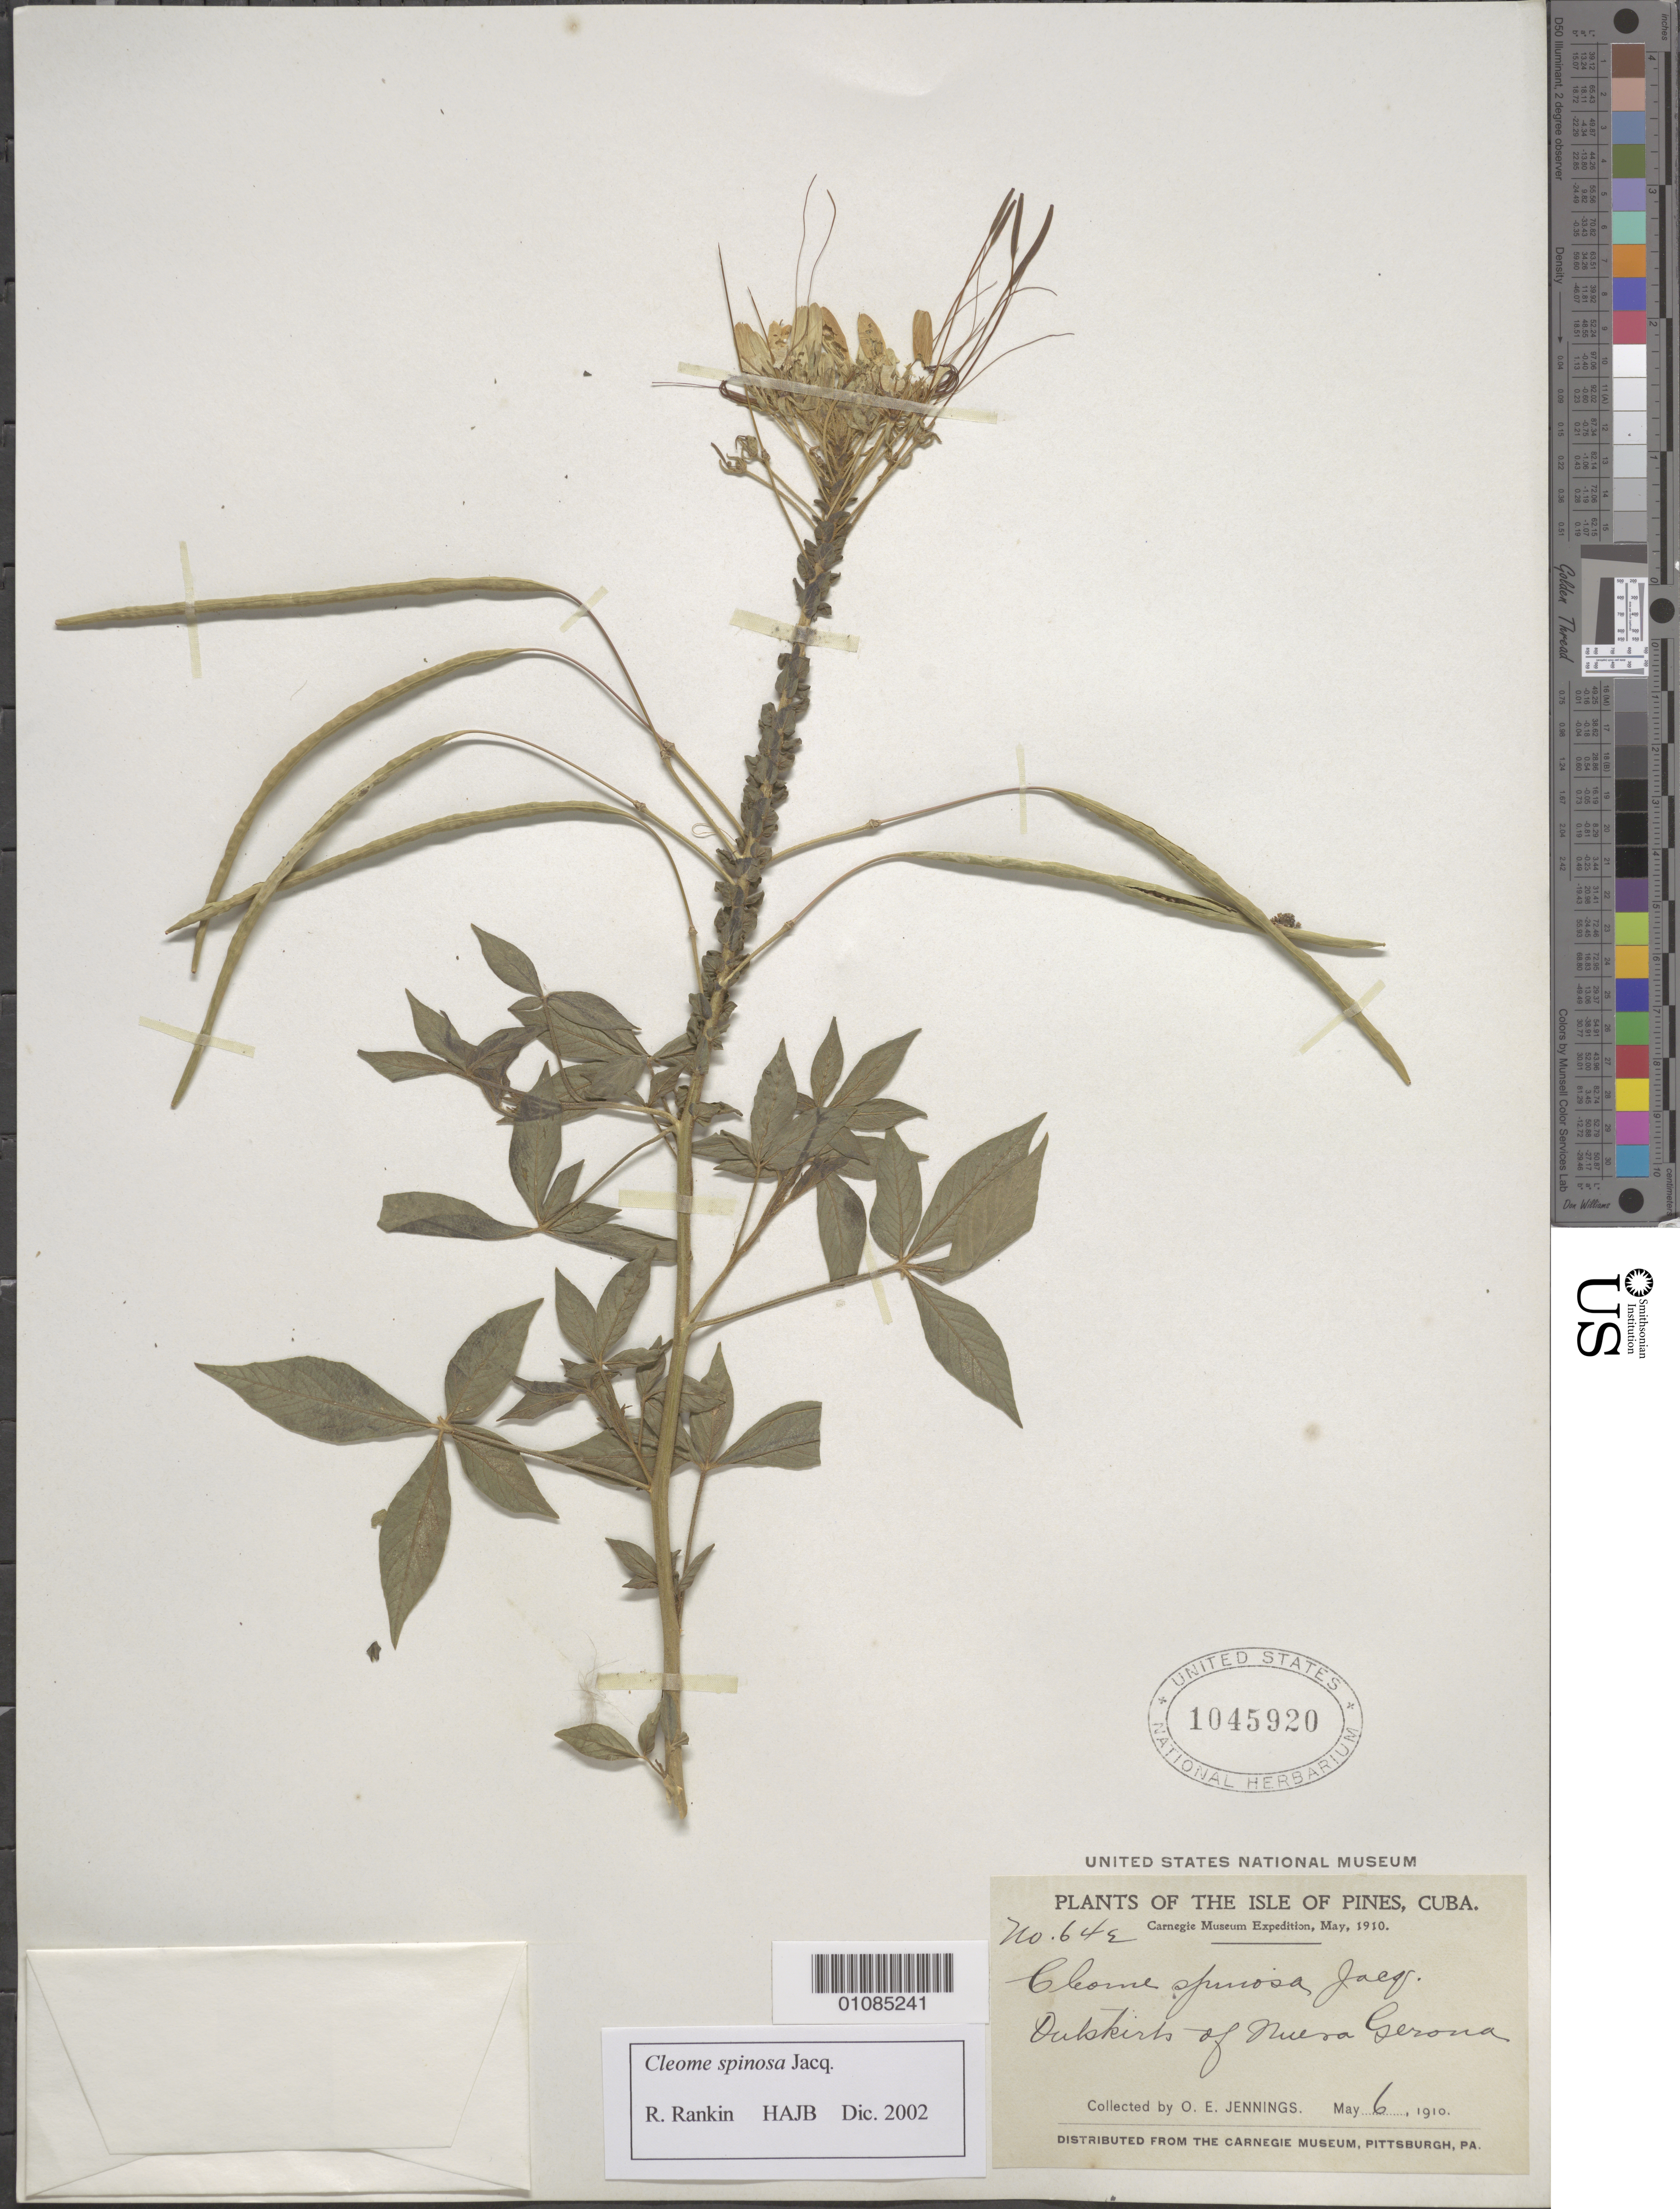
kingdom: Plantae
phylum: Tracheophyta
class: Magnoliopsida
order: Brassicales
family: Cleomaceae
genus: Tarenaya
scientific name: Tarenaya spinosa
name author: (Jacq.) Raf.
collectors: O. E. Jennings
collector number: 642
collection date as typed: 06 May 1910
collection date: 1910-05-06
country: Cuba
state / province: Isla de La Juventud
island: Isla de la Juventud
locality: Outskirts of Nueva Gerona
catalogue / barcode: US 1045920